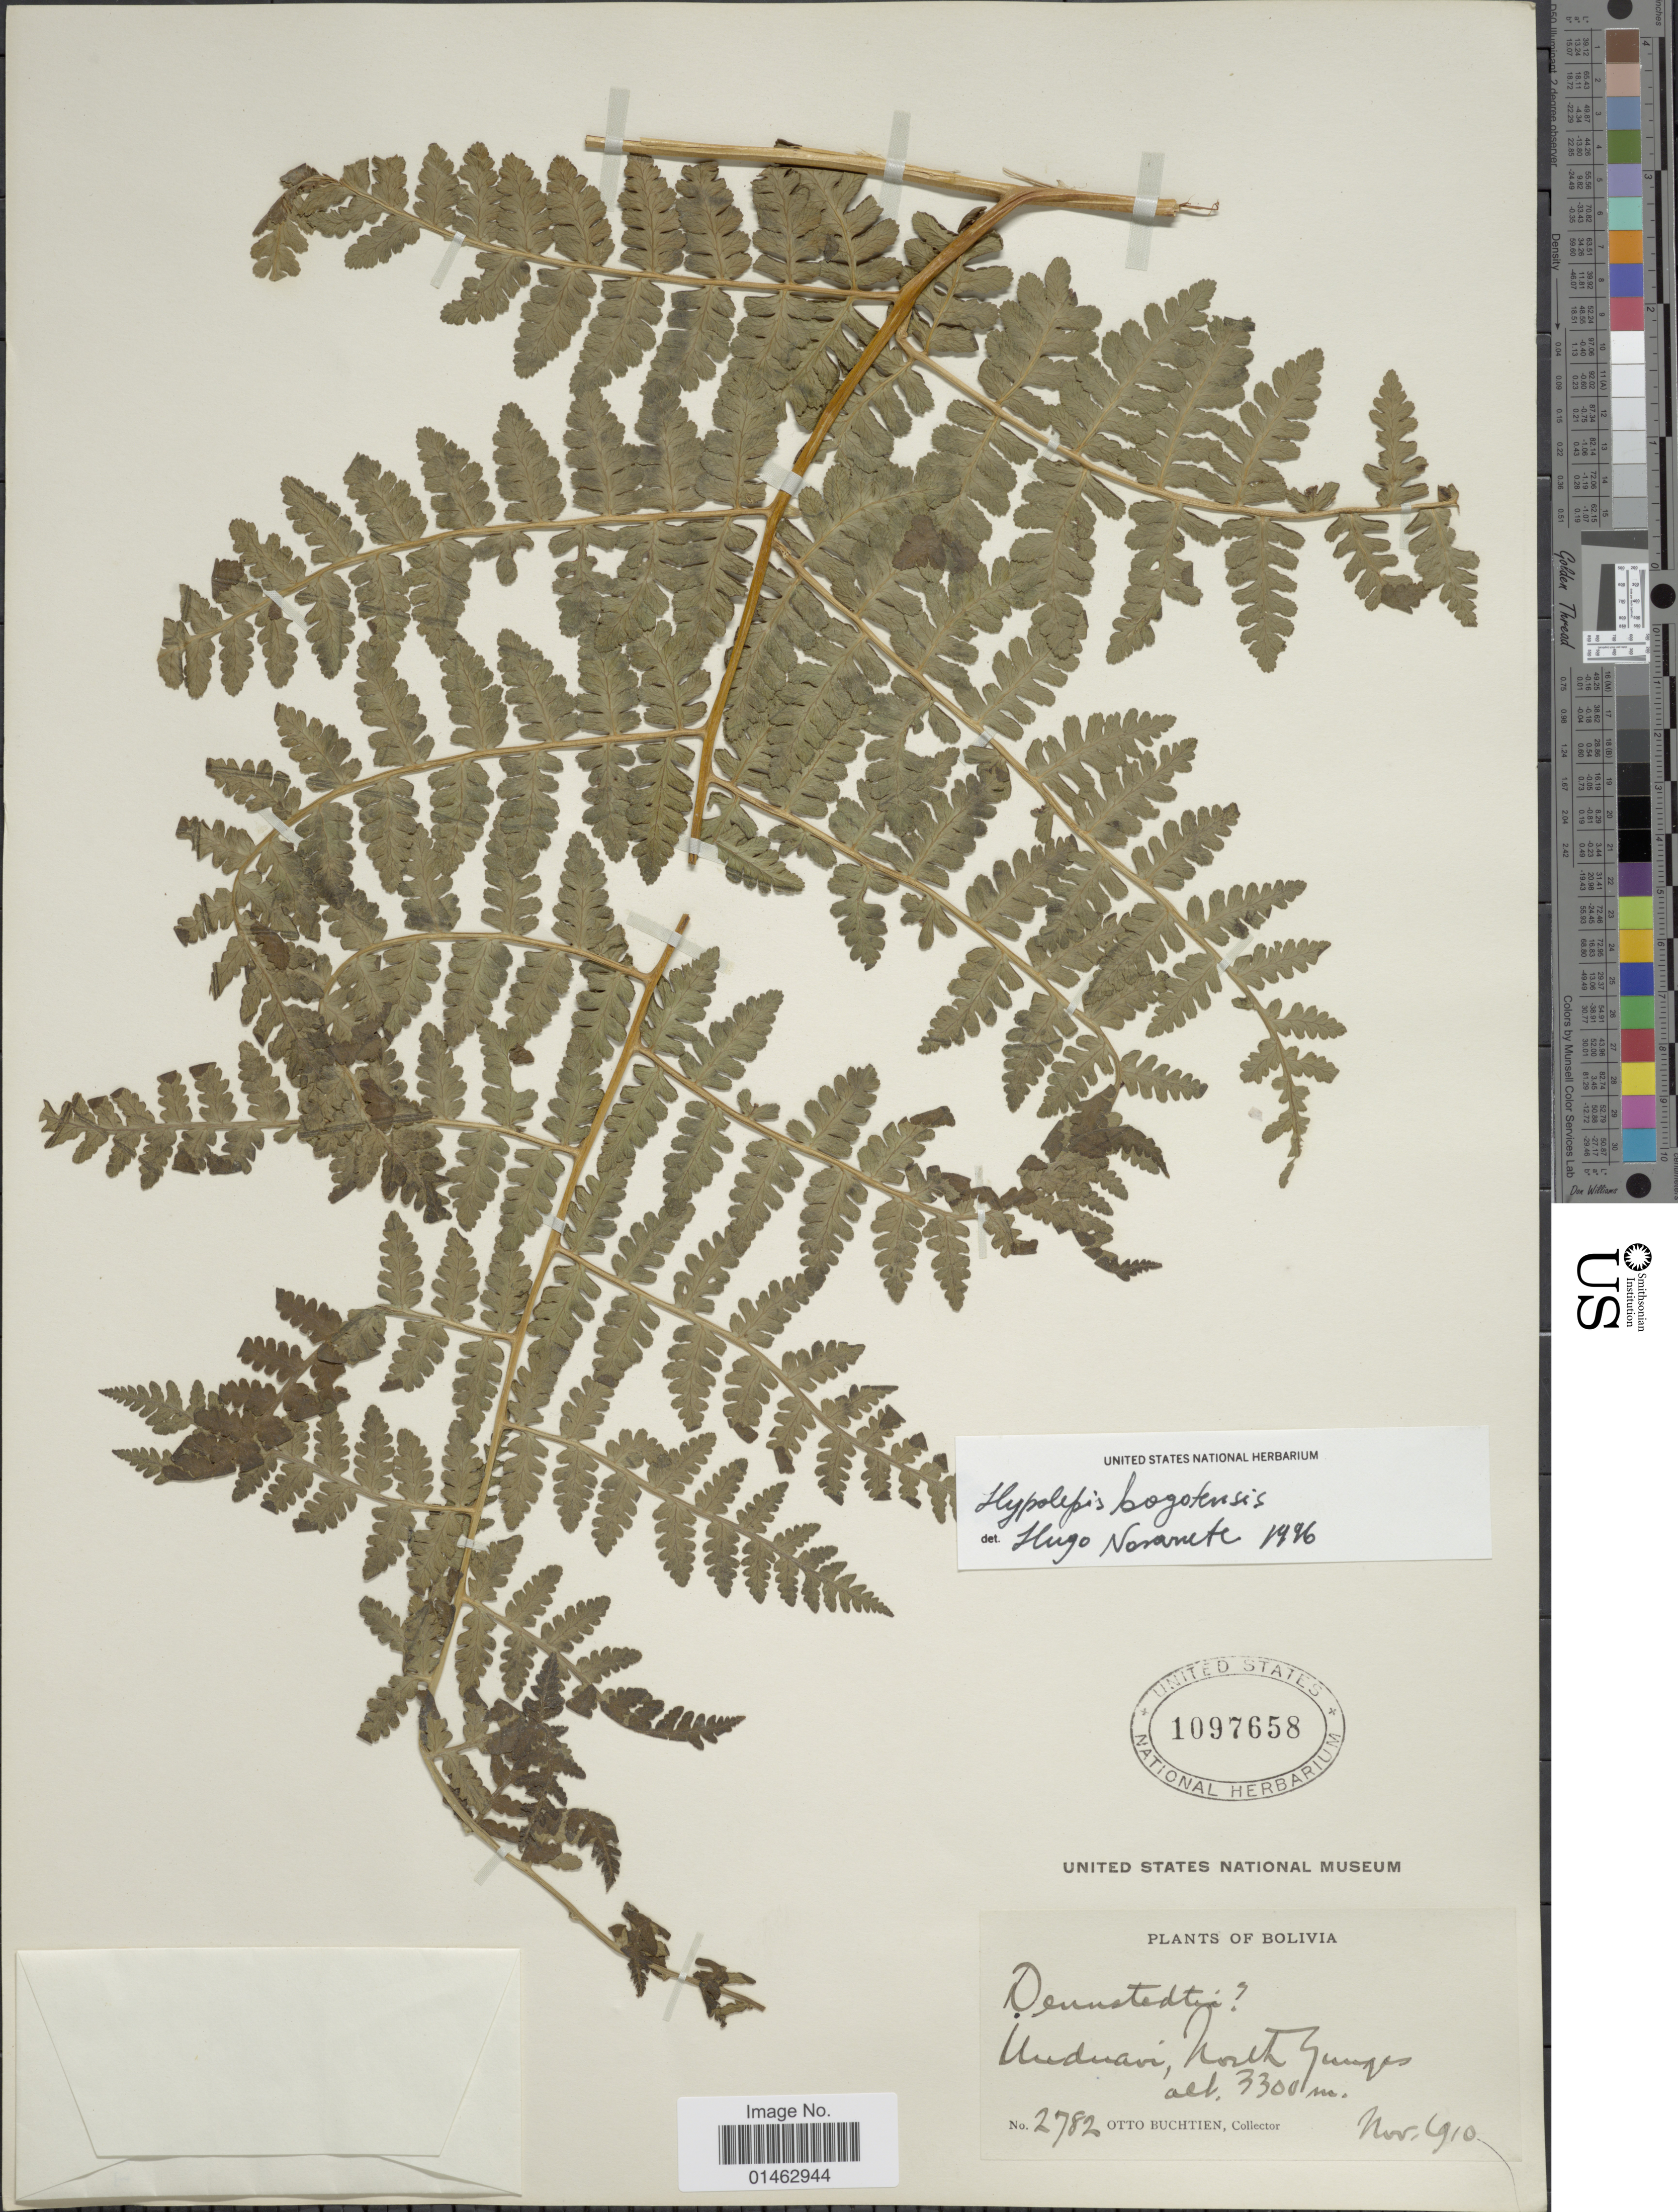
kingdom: Plantae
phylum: Tracheophyta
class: Polypodiopsida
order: Polypodiales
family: Dennstaedtiaceae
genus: Hypolepis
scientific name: Hypolepis bogotensis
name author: H. Karst.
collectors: O. Buchtien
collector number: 2782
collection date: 1910-11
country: Bolivia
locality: Unduavi, North Yungas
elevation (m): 3300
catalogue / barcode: US 1097658